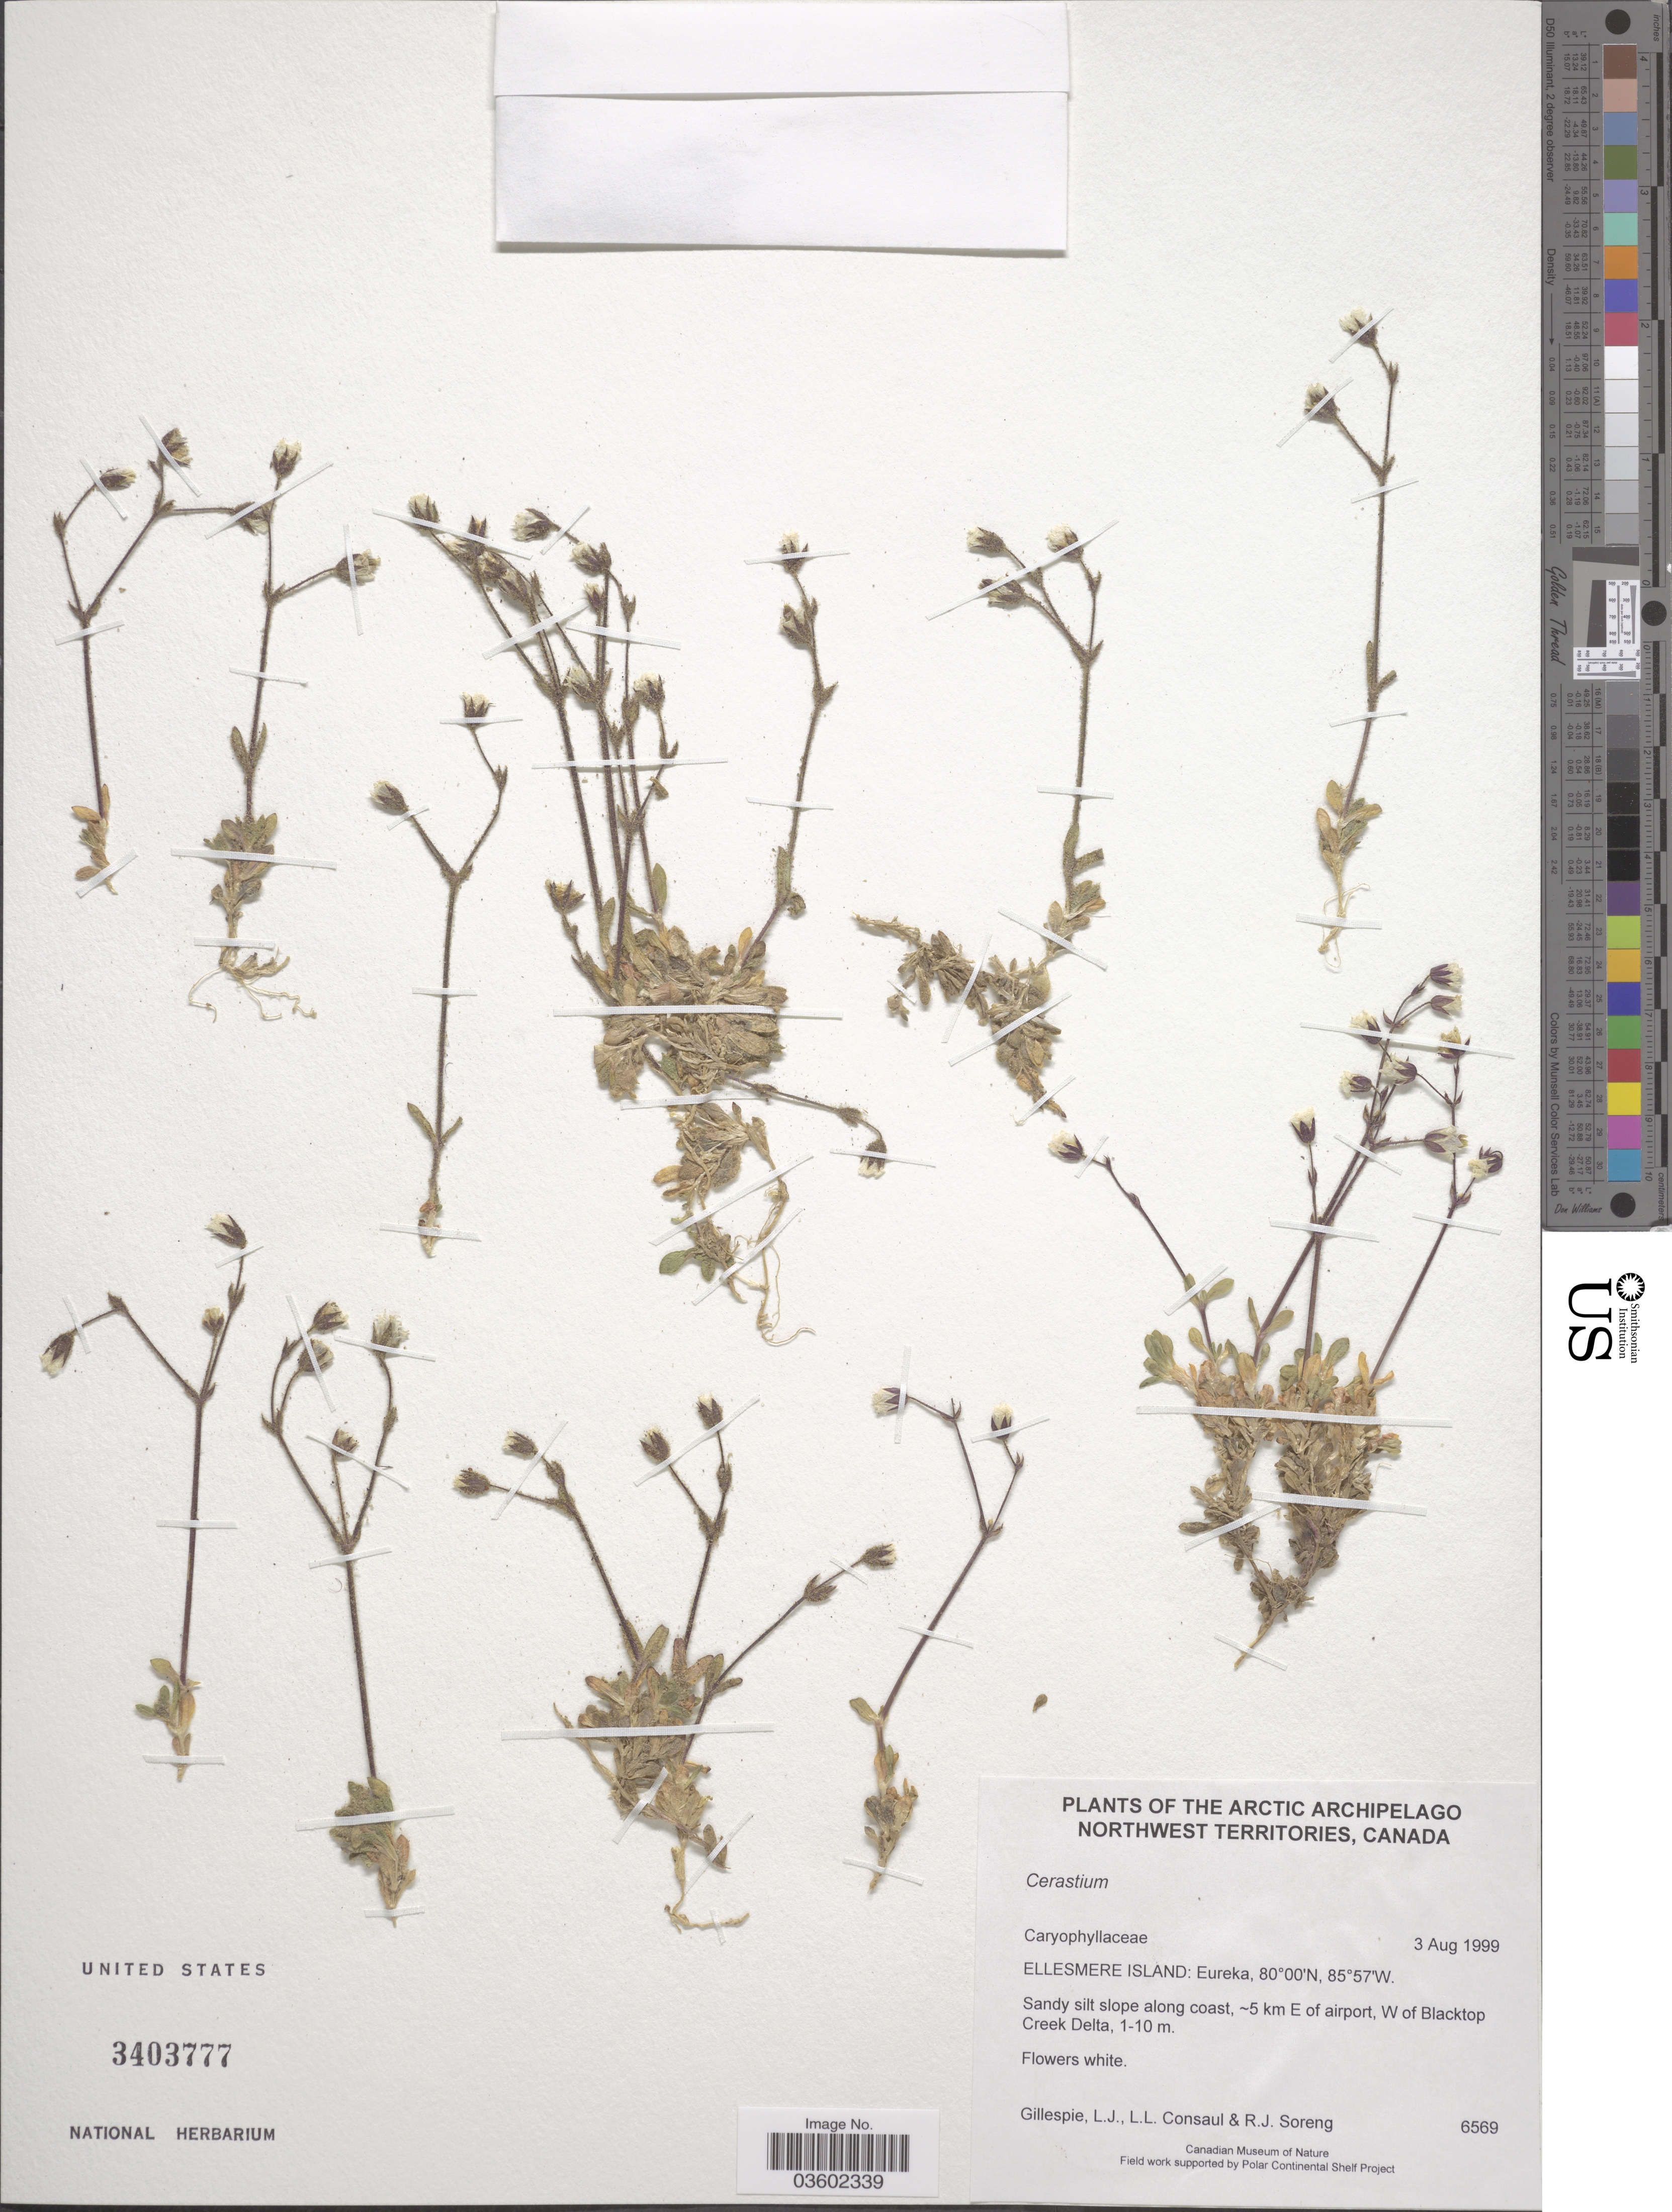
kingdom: Plantae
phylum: Tracheophyta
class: Magnoliopsida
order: Caryophyllales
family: Caryophyllaceae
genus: Cerastium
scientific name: Cerastium sp.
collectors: L. Gillespie, L. Consaul & R. J. Soreng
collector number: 6569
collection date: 1999-08-03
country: Canada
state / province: Northwest Territories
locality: Arctic Archipelago. Ellesmere Island: Eureka. 5 km E of airport, W of Blacktop Creek Delta.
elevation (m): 1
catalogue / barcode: US 3403777